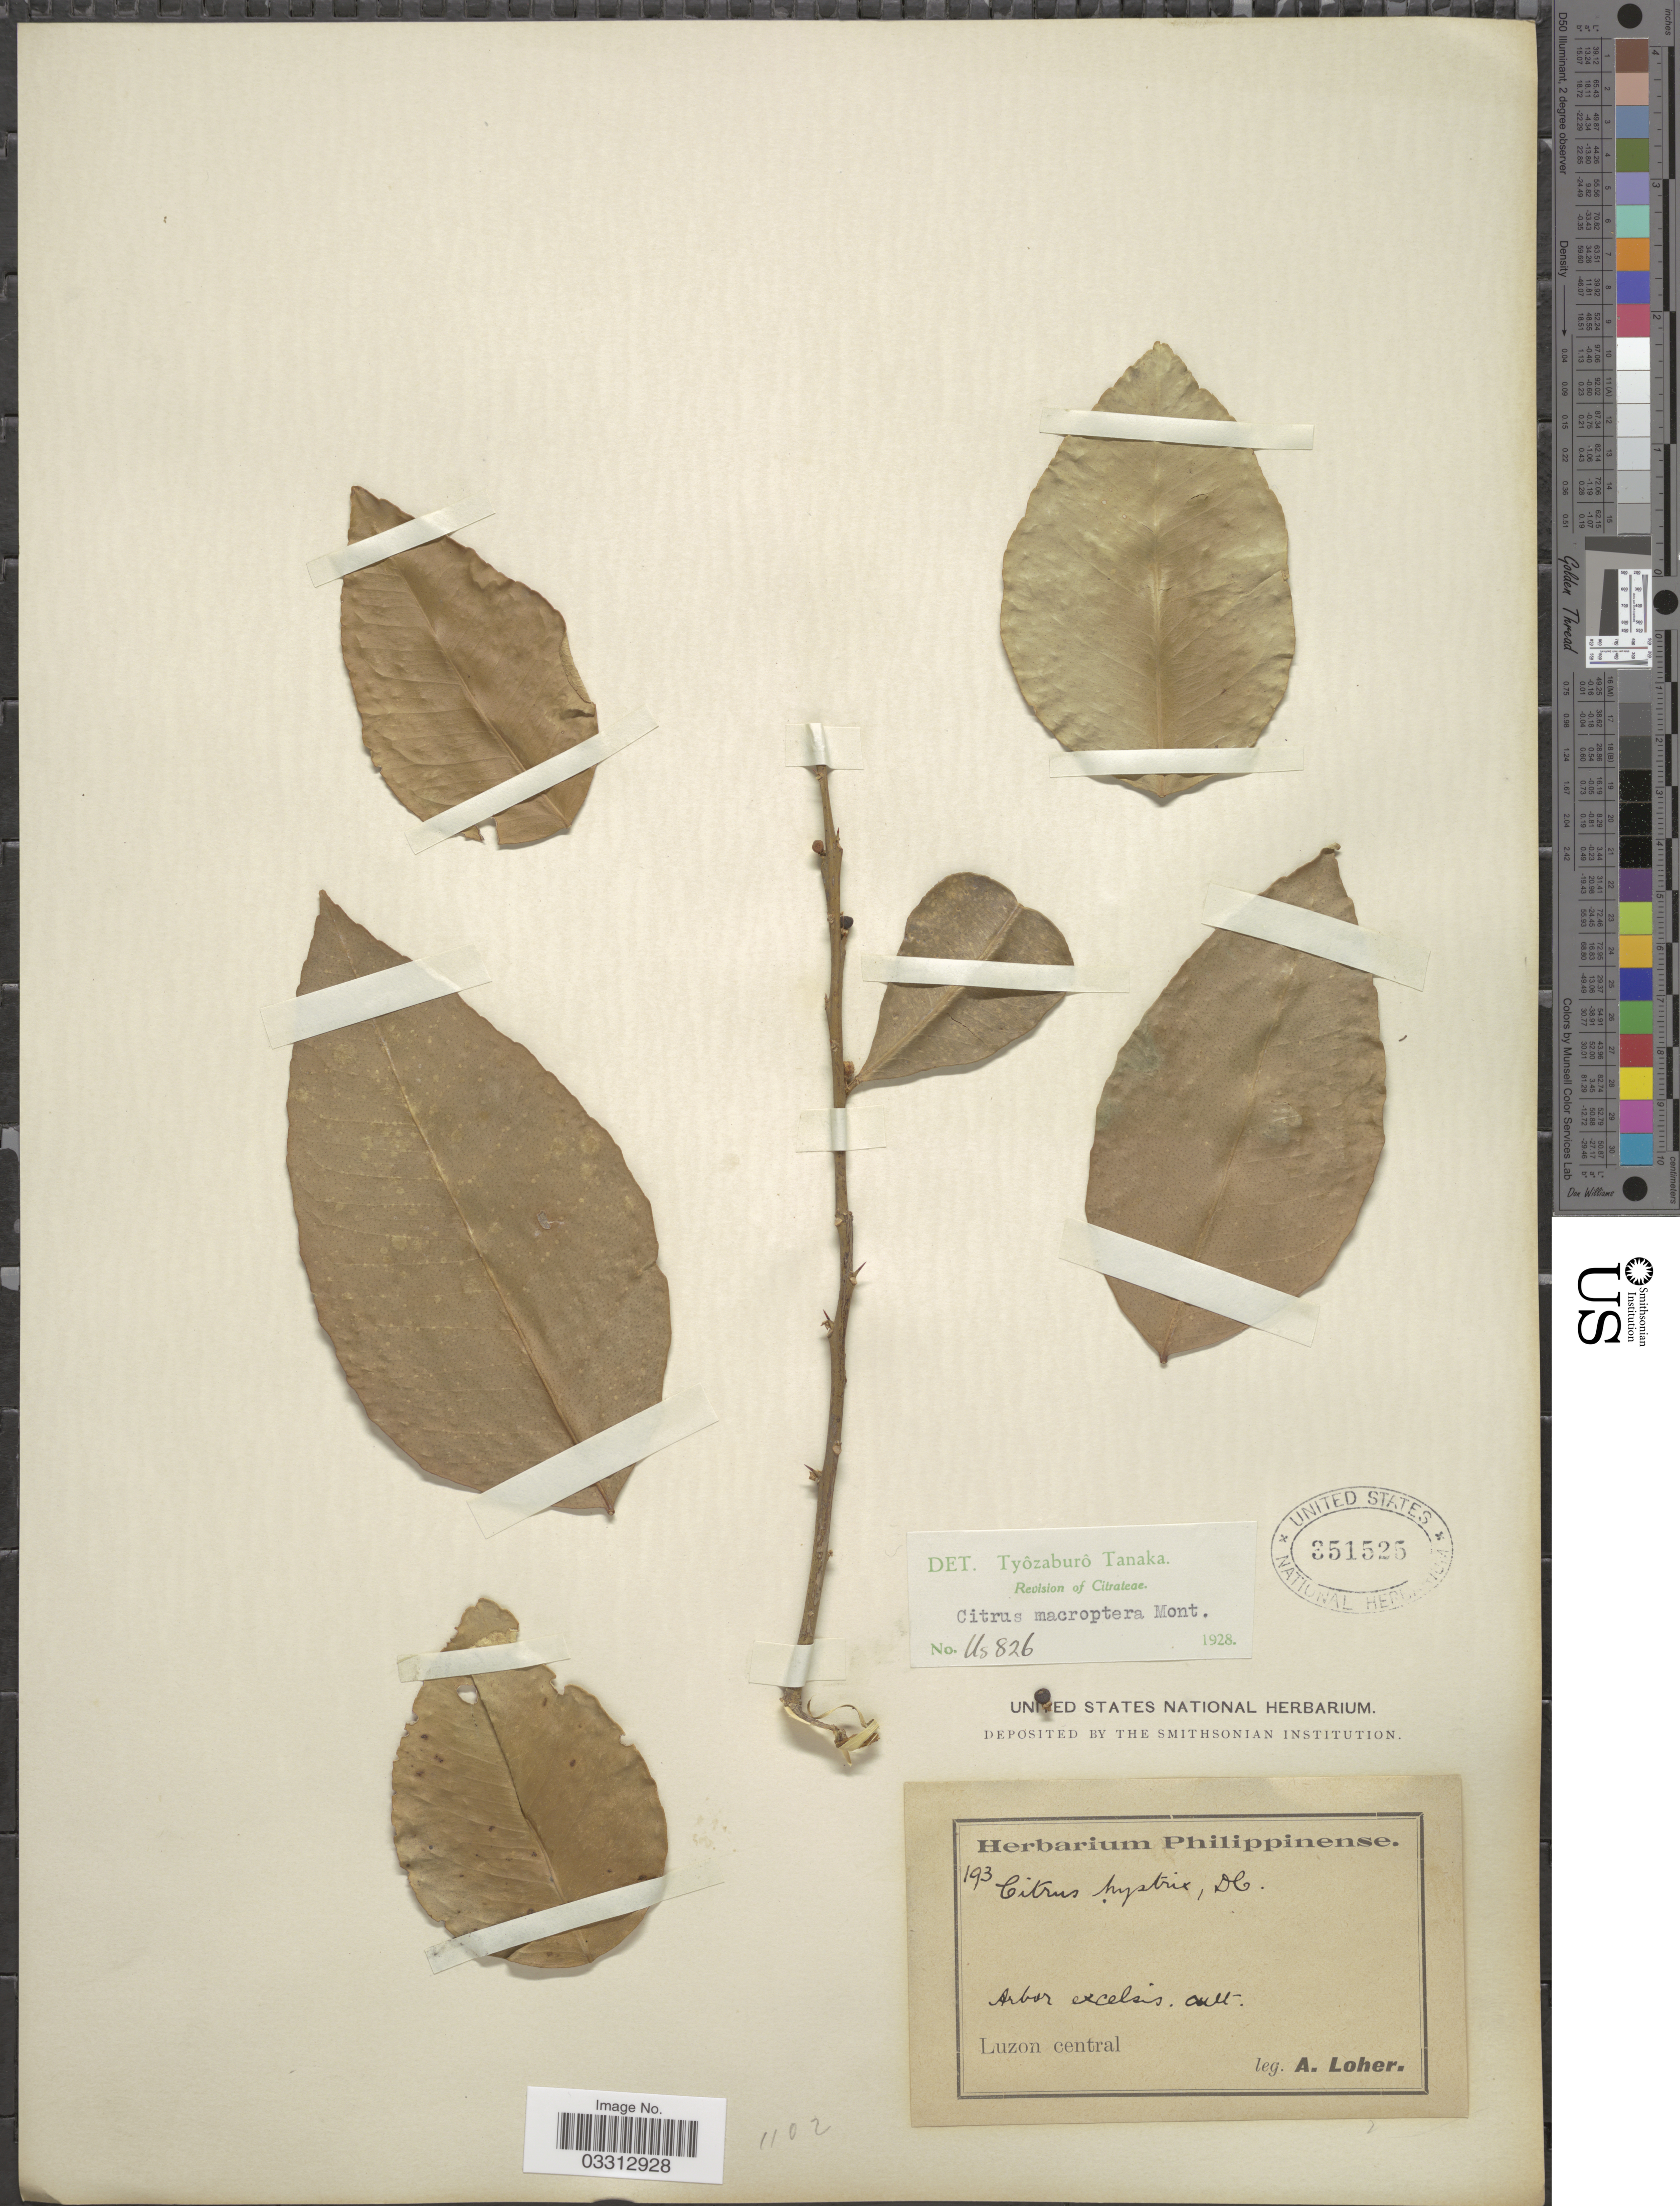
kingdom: Plantae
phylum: Tracheophyta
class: Magnoliopsida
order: Sapindales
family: Rutaceae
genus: Citrus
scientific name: Citrus macroptera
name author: Montrouz.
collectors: A. Loher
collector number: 193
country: Philippines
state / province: Central Luzon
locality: Luzon central.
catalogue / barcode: US 351525